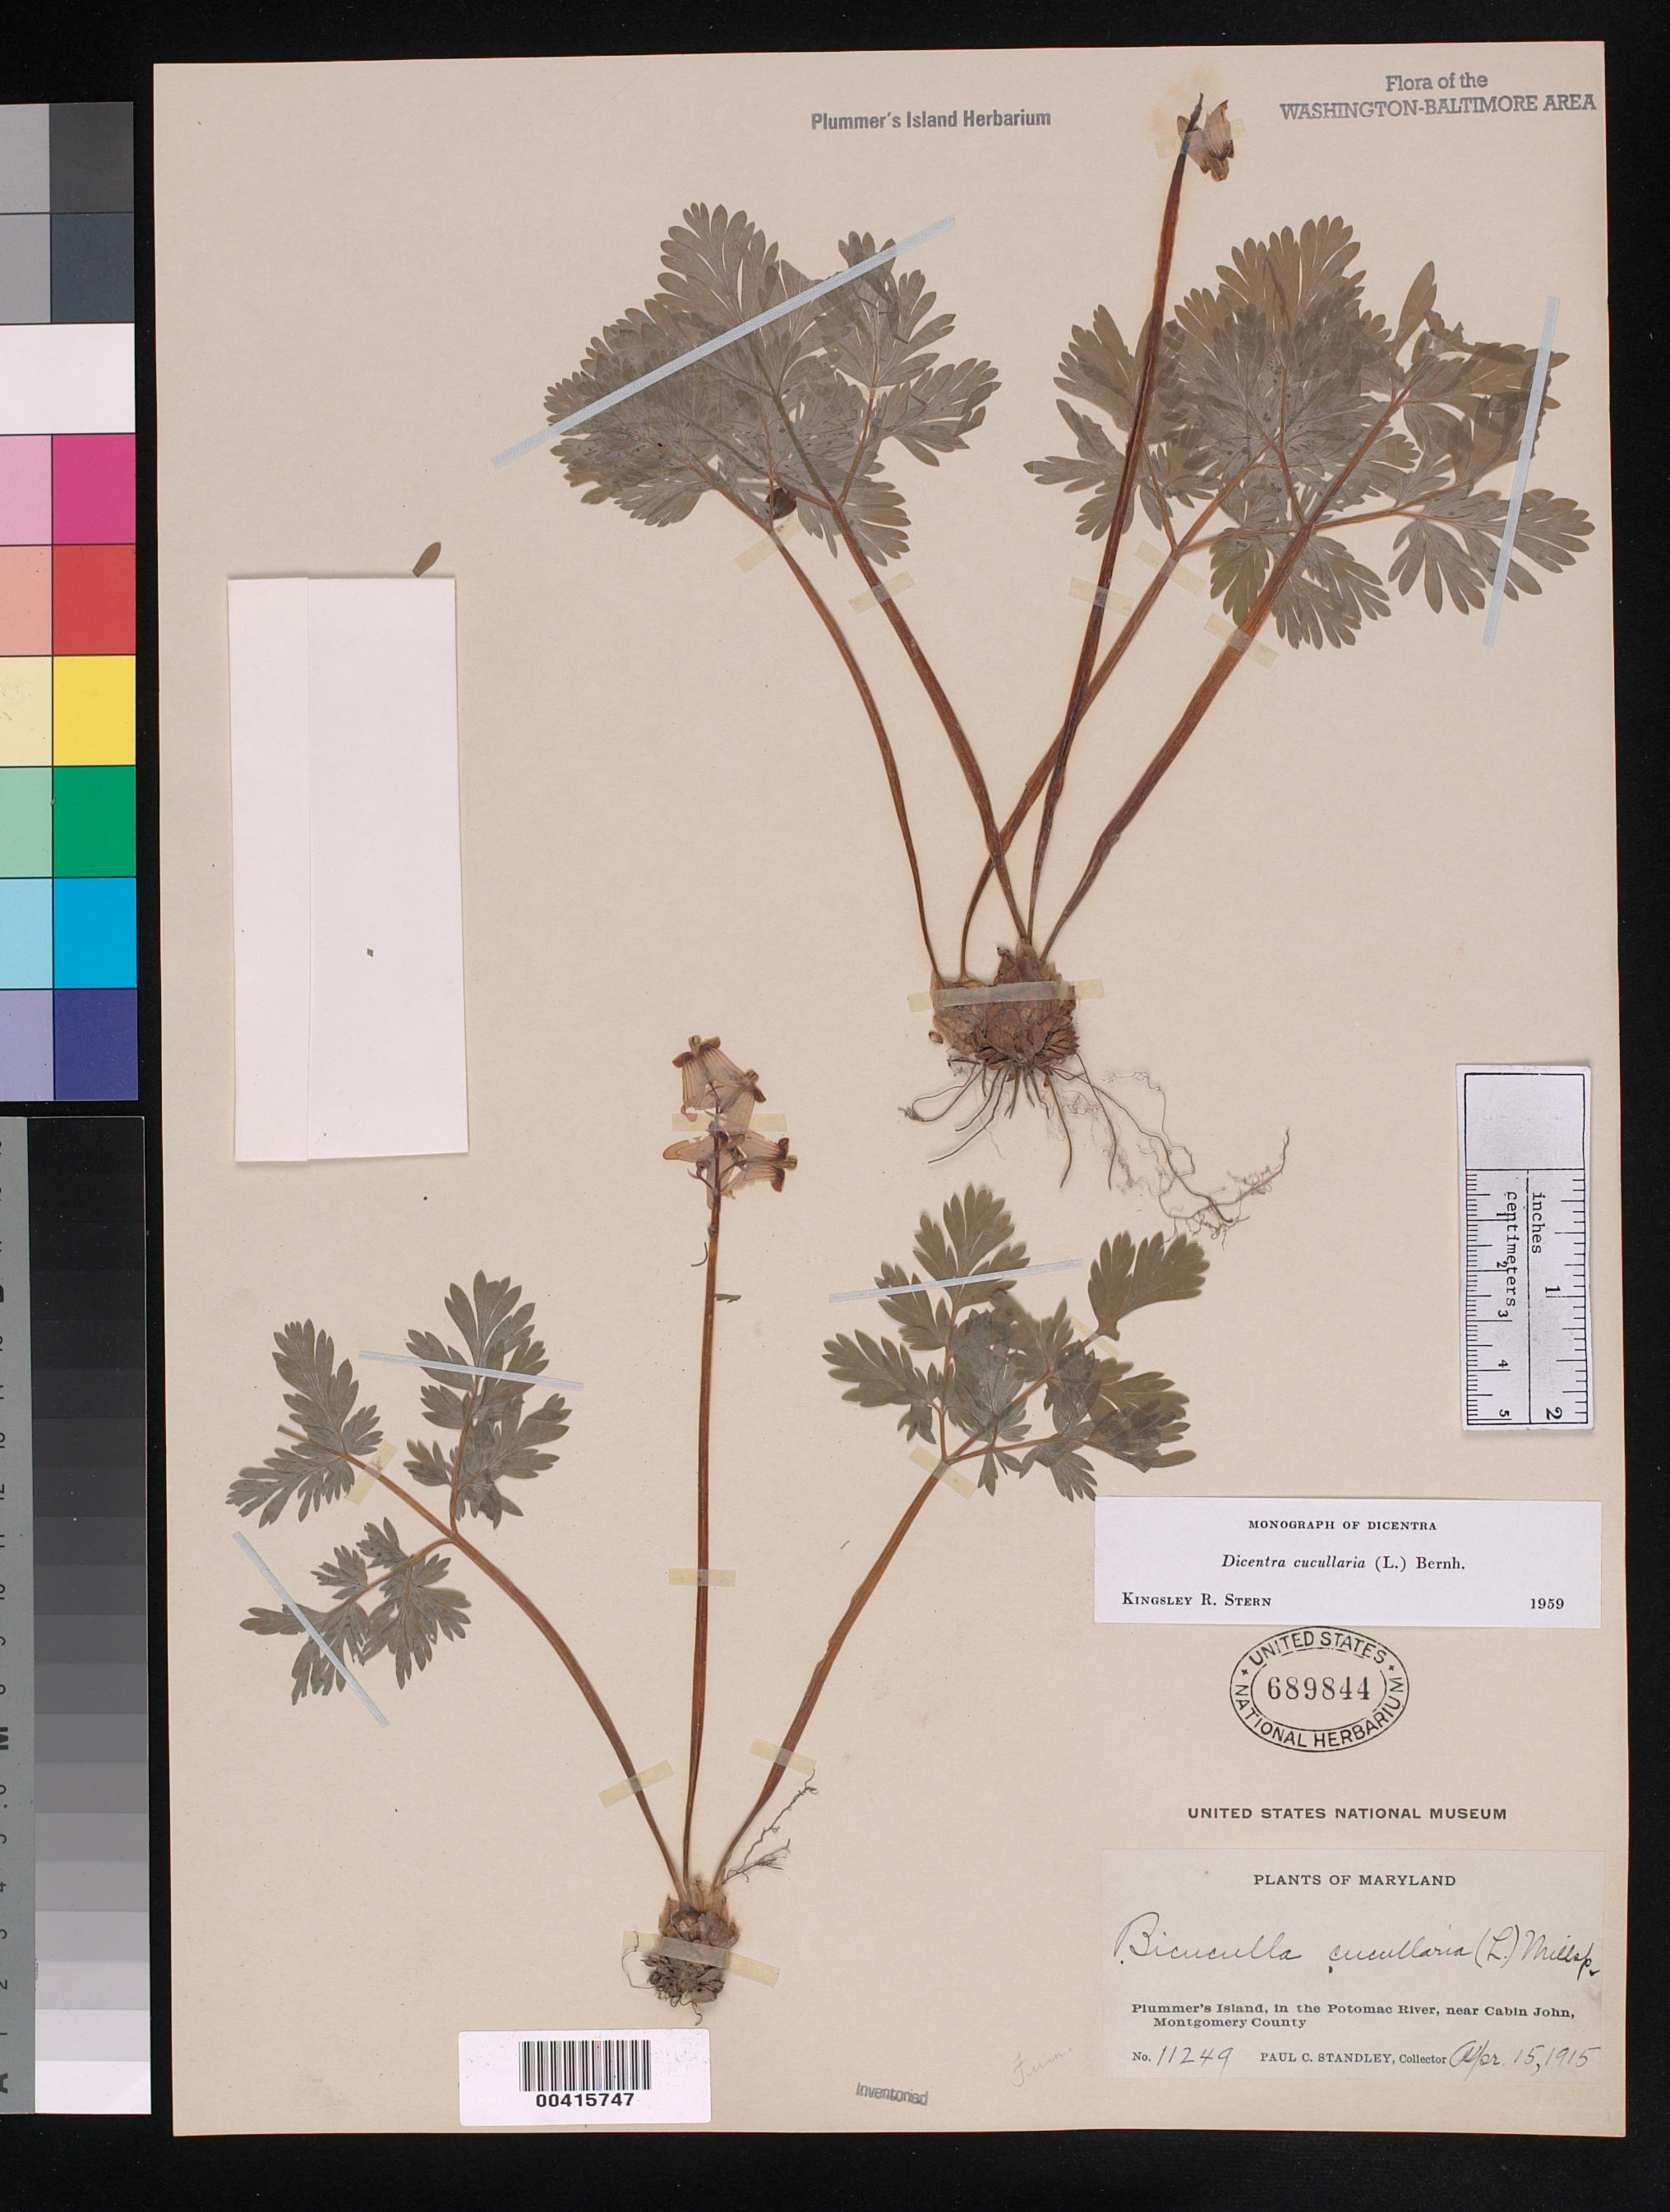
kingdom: Plantae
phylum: Tracheophyta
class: Magnoliopsida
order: Ranunculales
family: Papaveraceae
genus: Dicentra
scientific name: Dicentra cucullaria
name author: (L.) Bernh.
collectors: P. C. Standley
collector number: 11249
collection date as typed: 15 Apr 1915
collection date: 1915-04-15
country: United States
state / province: Maryland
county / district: Montgomery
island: Plummers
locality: Plummer's Island C. & O. Canal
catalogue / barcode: US 689844